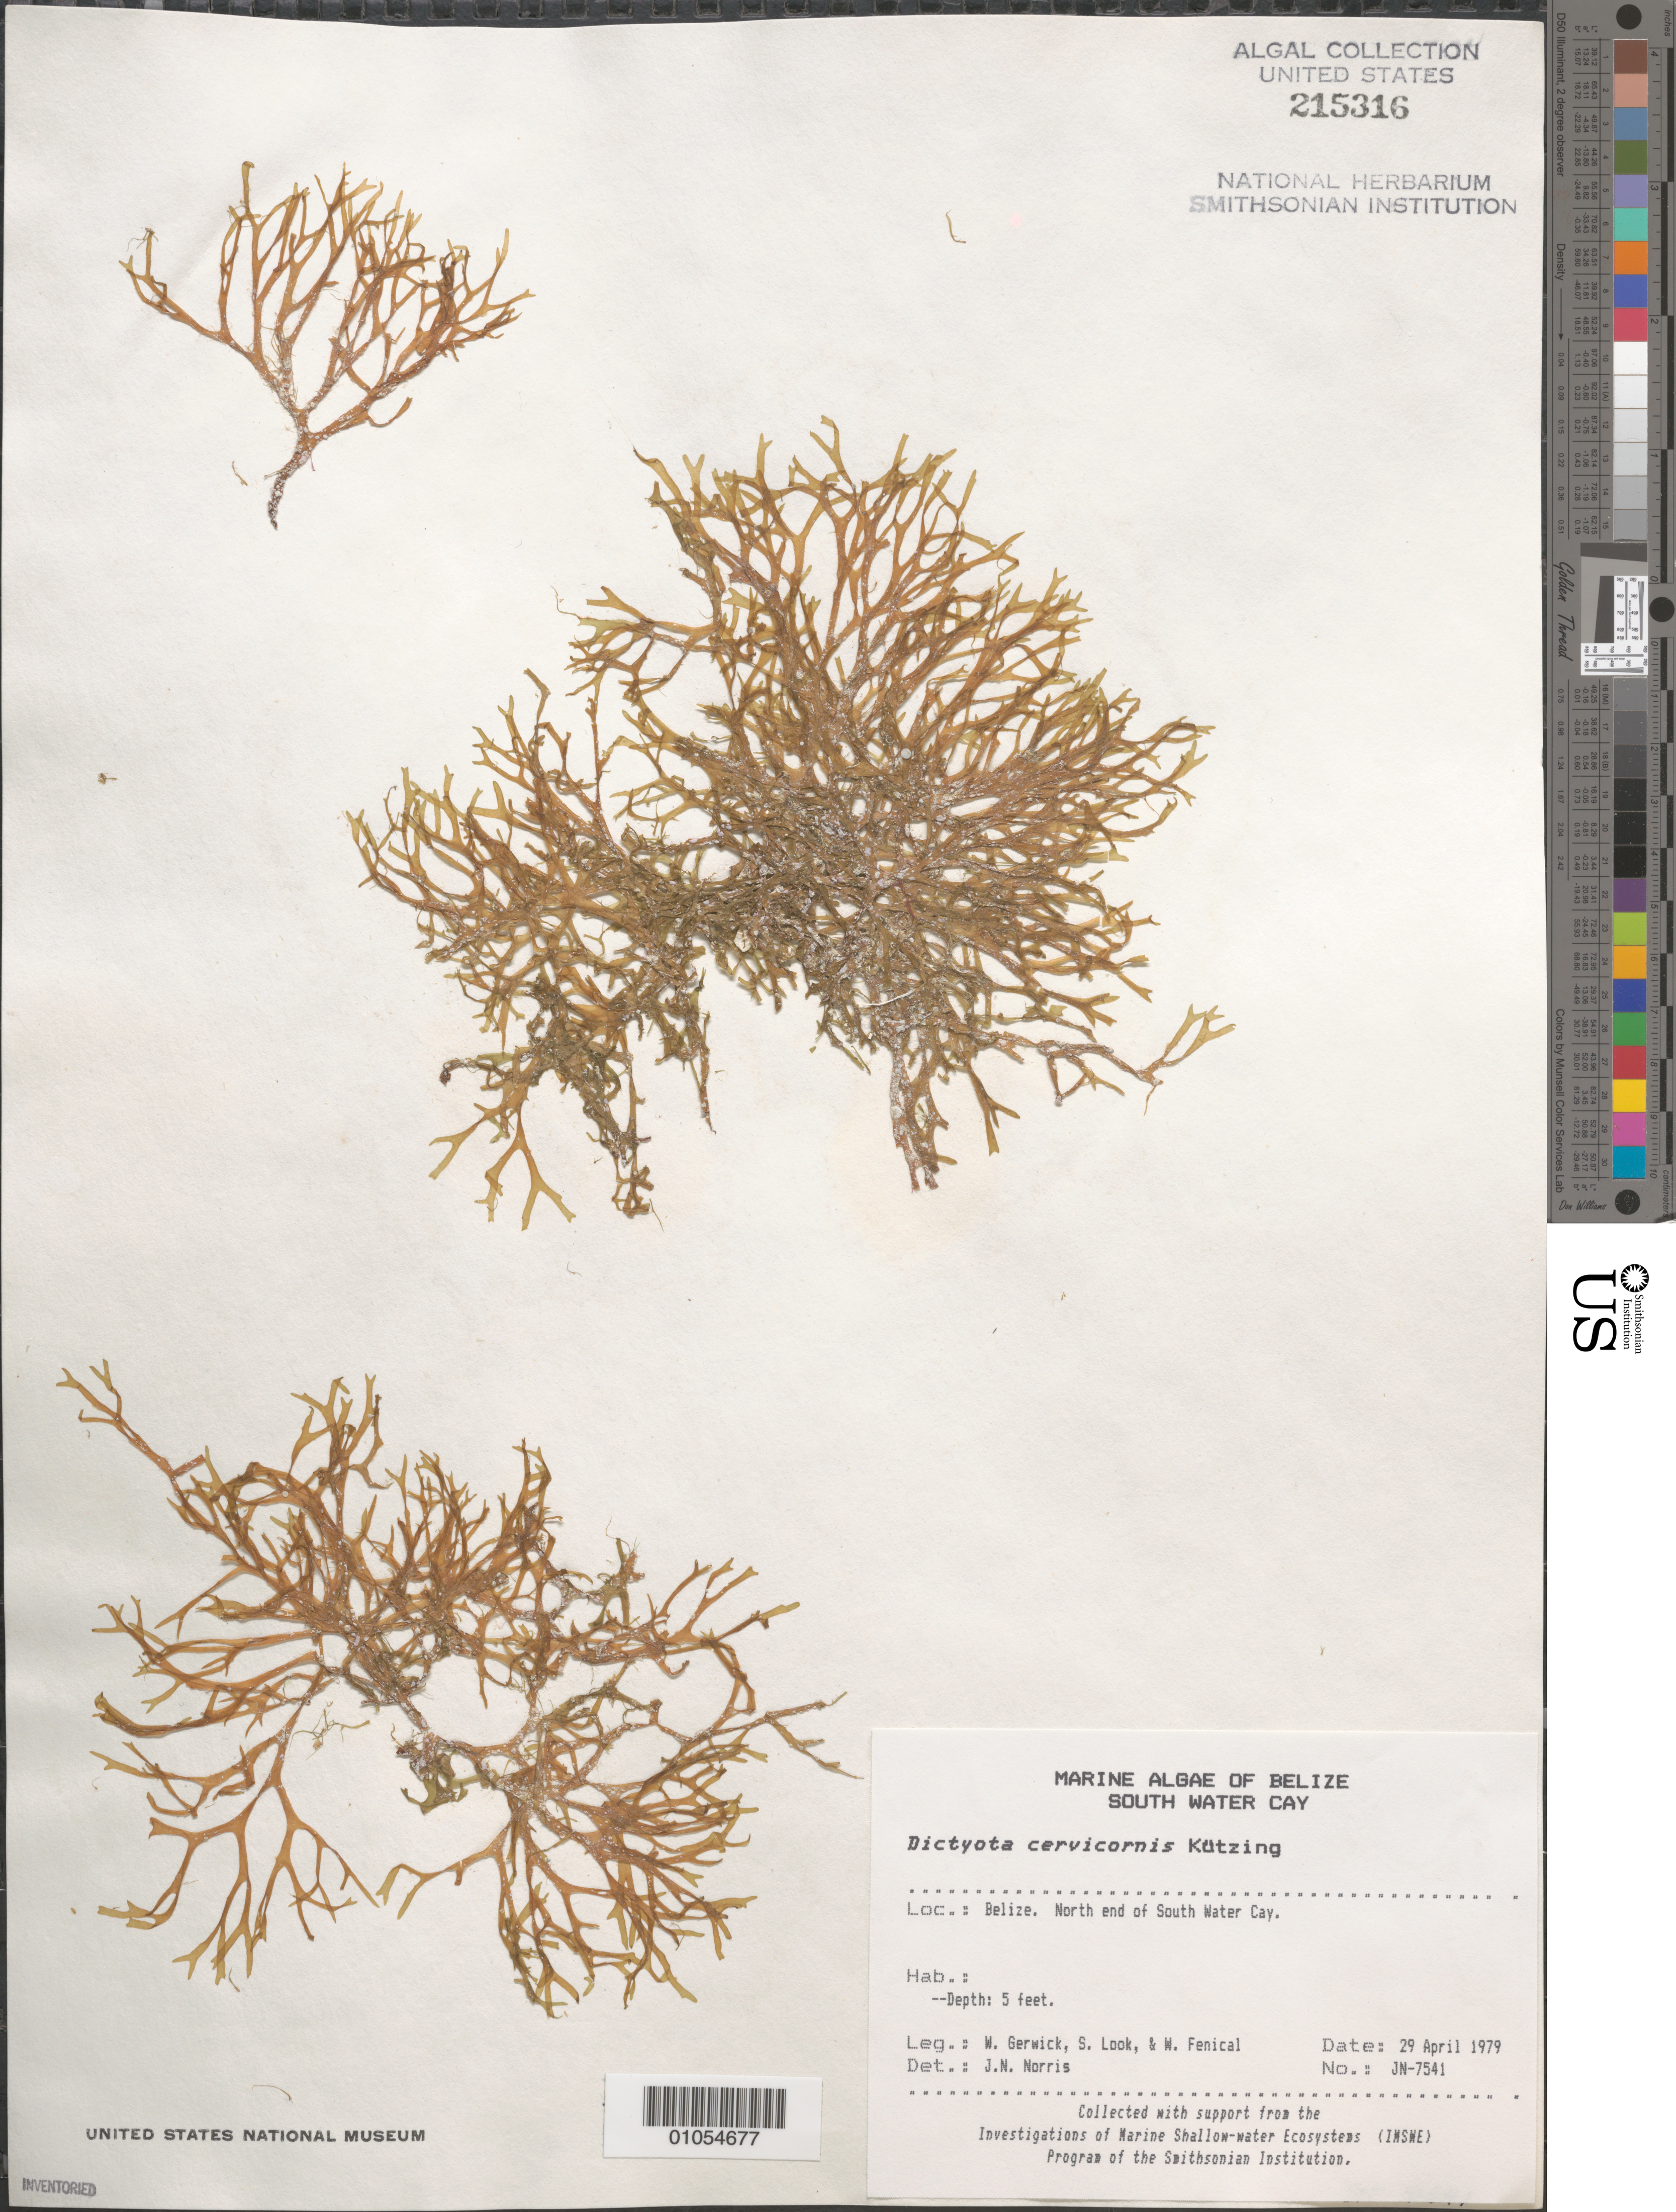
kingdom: Chromista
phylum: Ochrophyta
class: Phaeophyceae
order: Dictyotales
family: Dictyotaceae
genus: Dictyota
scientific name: Dictyota cervicornis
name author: Kütz.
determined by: Norris, James N.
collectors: W. Gerwick, S. Look & W. Fenical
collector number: JN-7541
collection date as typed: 29 Apr 1979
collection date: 1979-04-29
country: Belize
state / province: Stann Creek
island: South Water Cay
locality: North end of South Water Cay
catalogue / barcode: US 215316